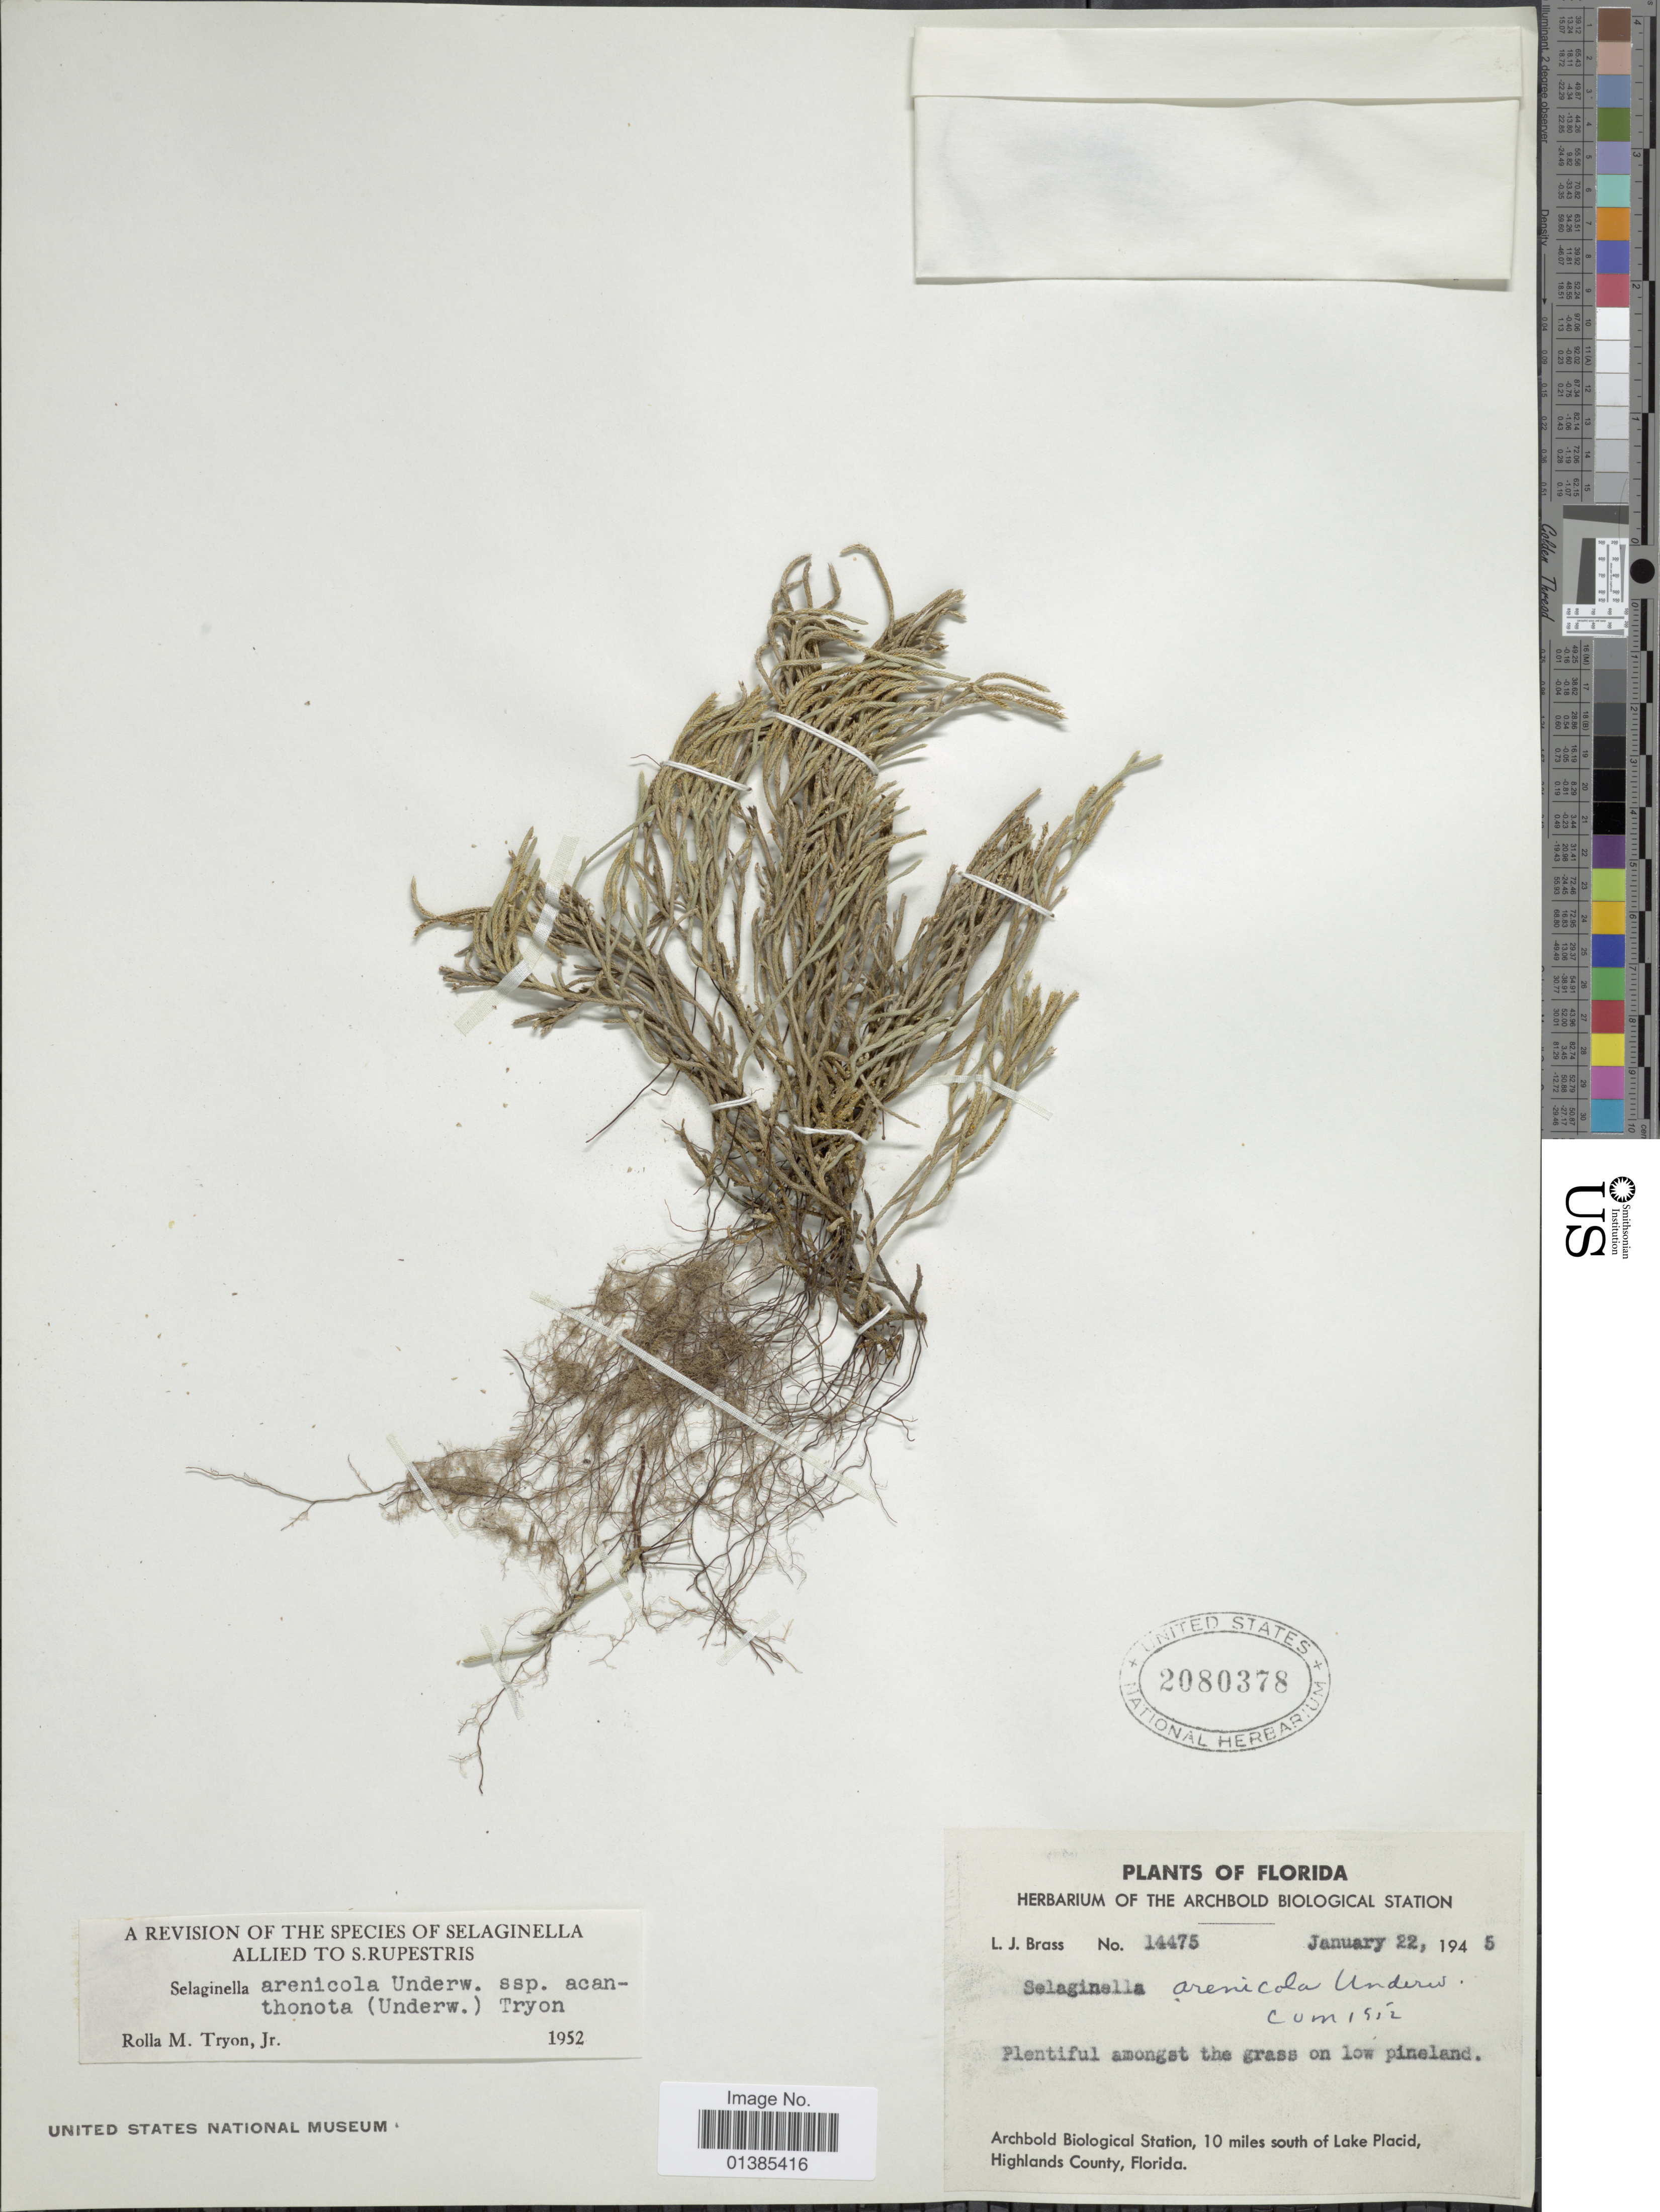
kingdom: Plantae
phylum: Tracheophyta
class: Lycopodiopsida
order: Selaginellales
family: Selaginellaceae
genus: Selaginella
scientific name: Selaginella arenicola subsp. acanthonota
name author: (Underw.) R.M. Tryon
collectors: L. J. Brass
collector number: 14475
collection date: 1945-01-22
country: United States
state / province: Florida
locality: Archbold Biological Station, 10 miles south of Lake Placid, Highlands County.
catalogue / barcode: US 2080378